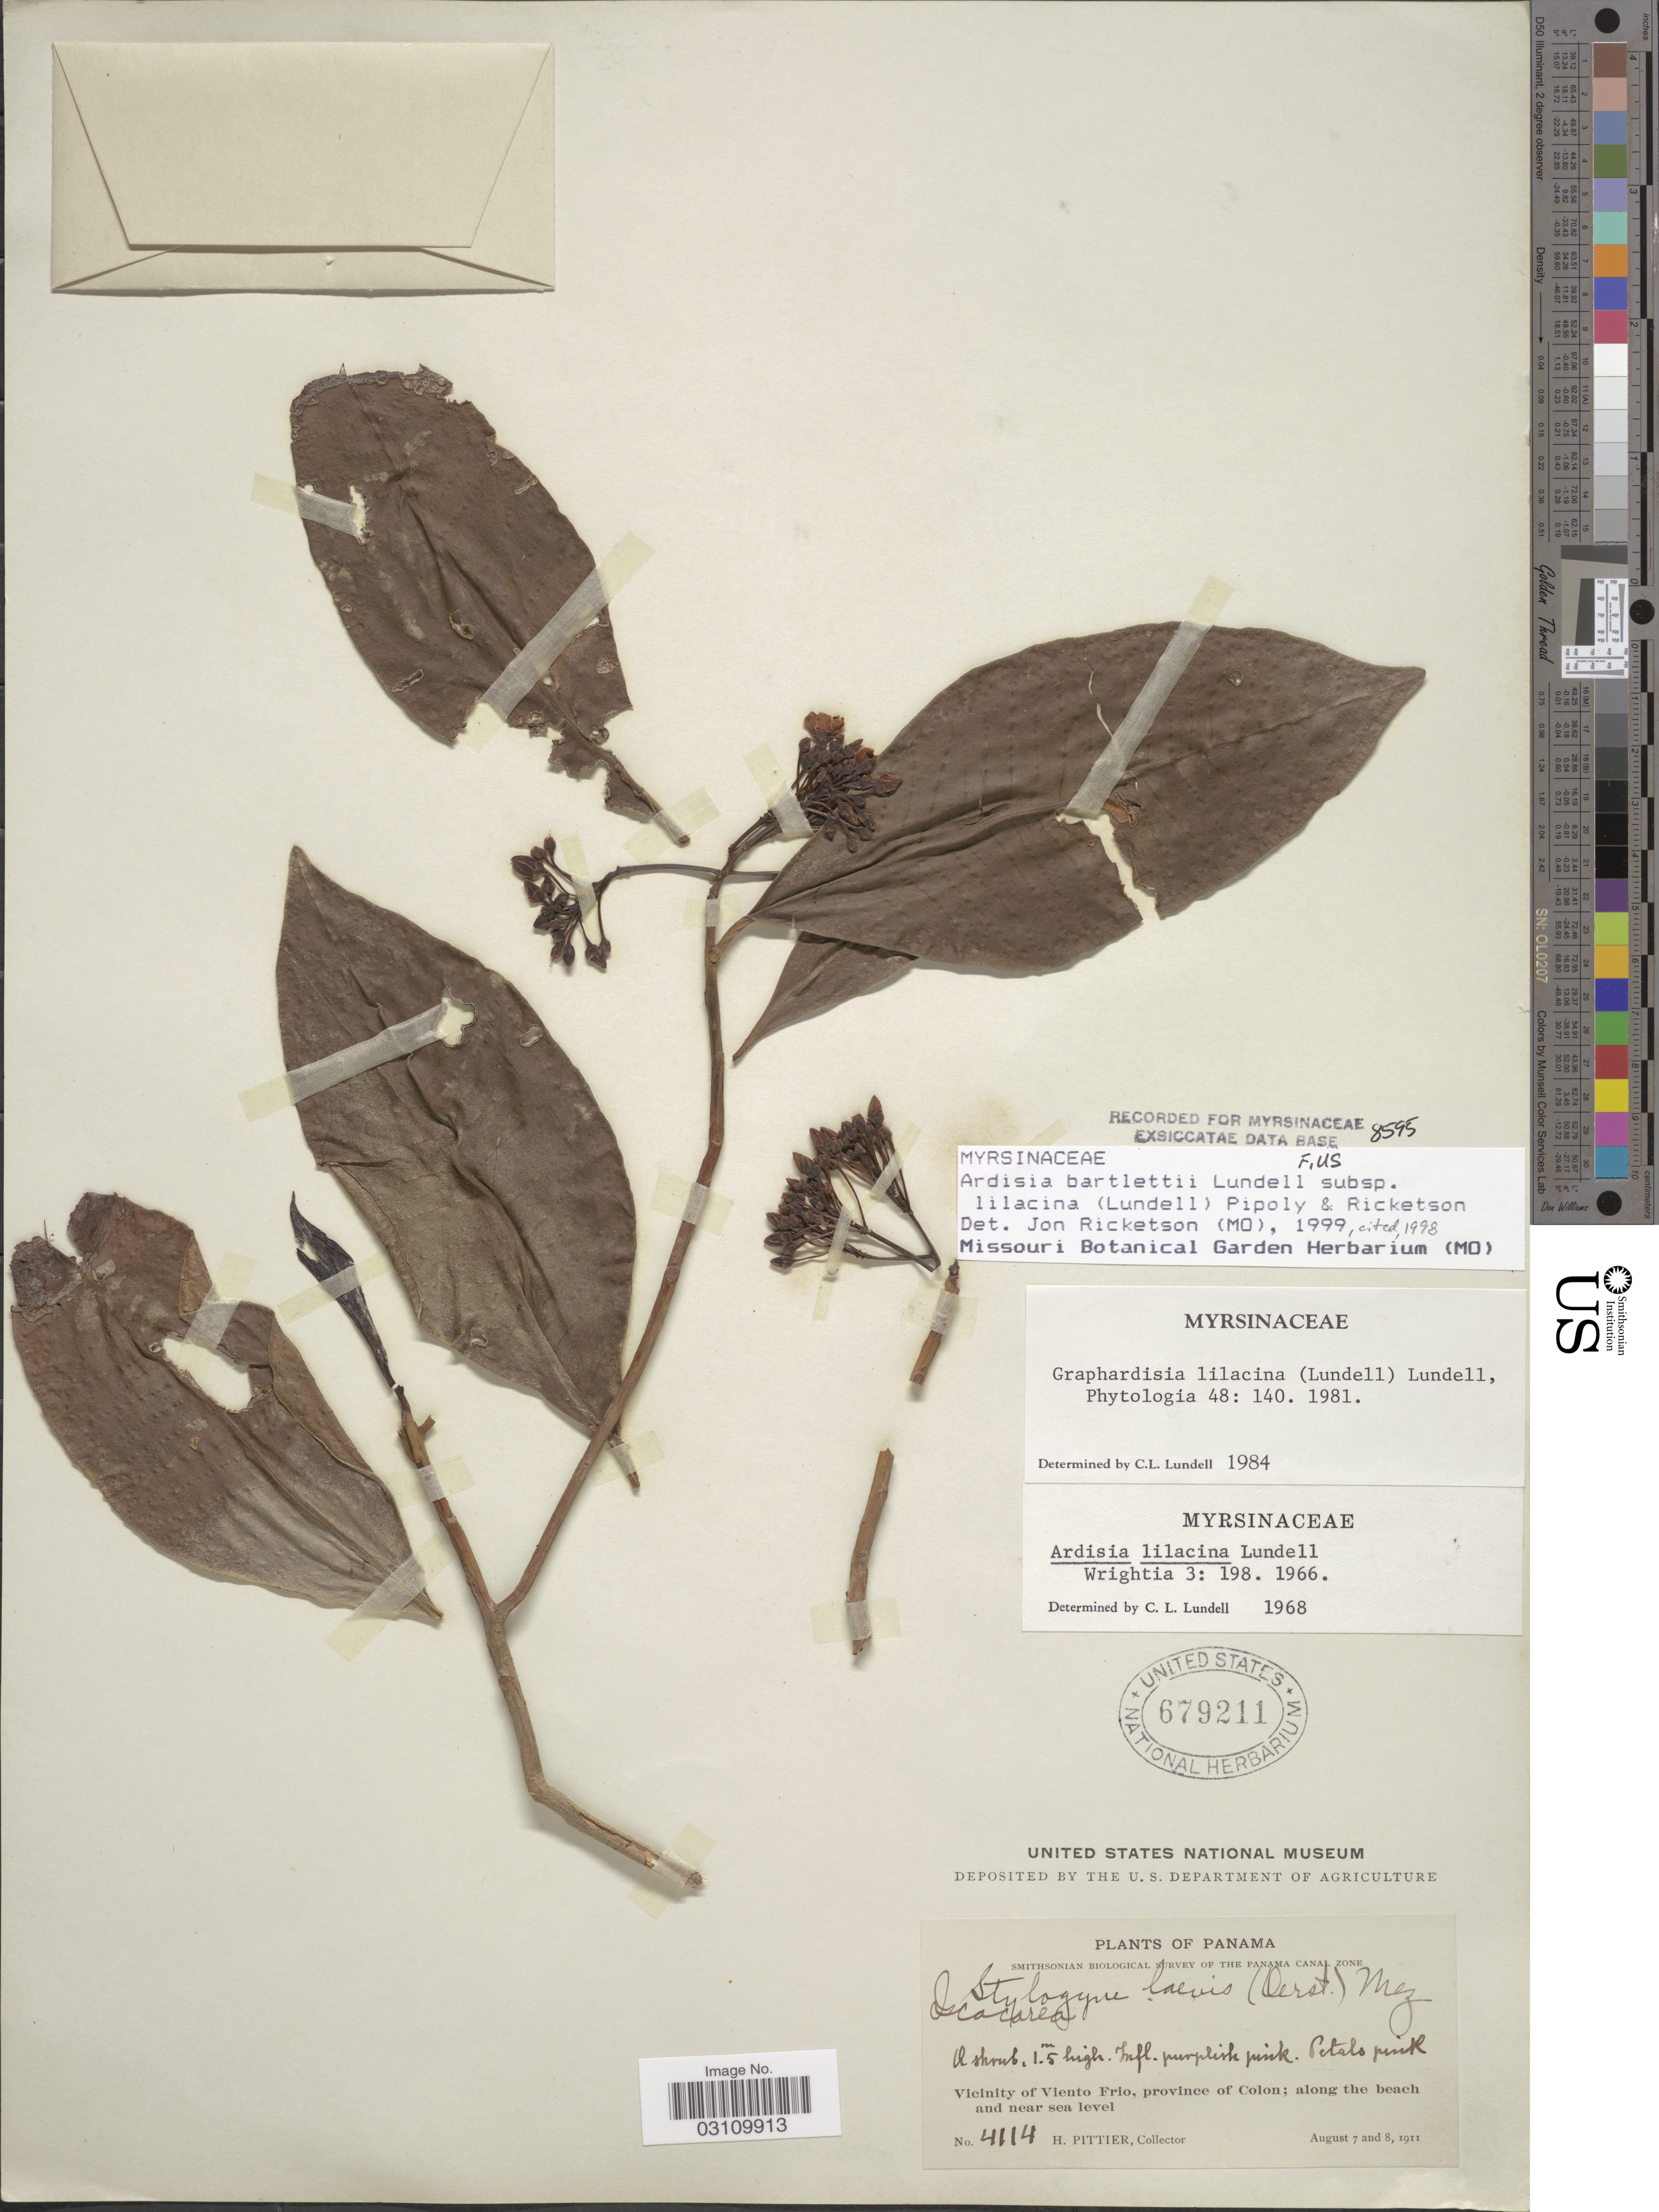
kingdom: Plantae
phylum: Tracheophyta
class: Magnoliopsida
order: Ericales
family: Primulaceae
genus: Ardisia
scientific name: Ardisia bartletii var. lilacina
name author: (Lundell) Pipoly & Ricketson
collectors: H. F. Pittier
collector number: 4114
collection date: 1911-08-07/1911-08-08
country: Panama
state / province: Colón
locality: Vicinity of Viento Frio, province of Colon; along the beach.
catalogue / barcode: US 679211